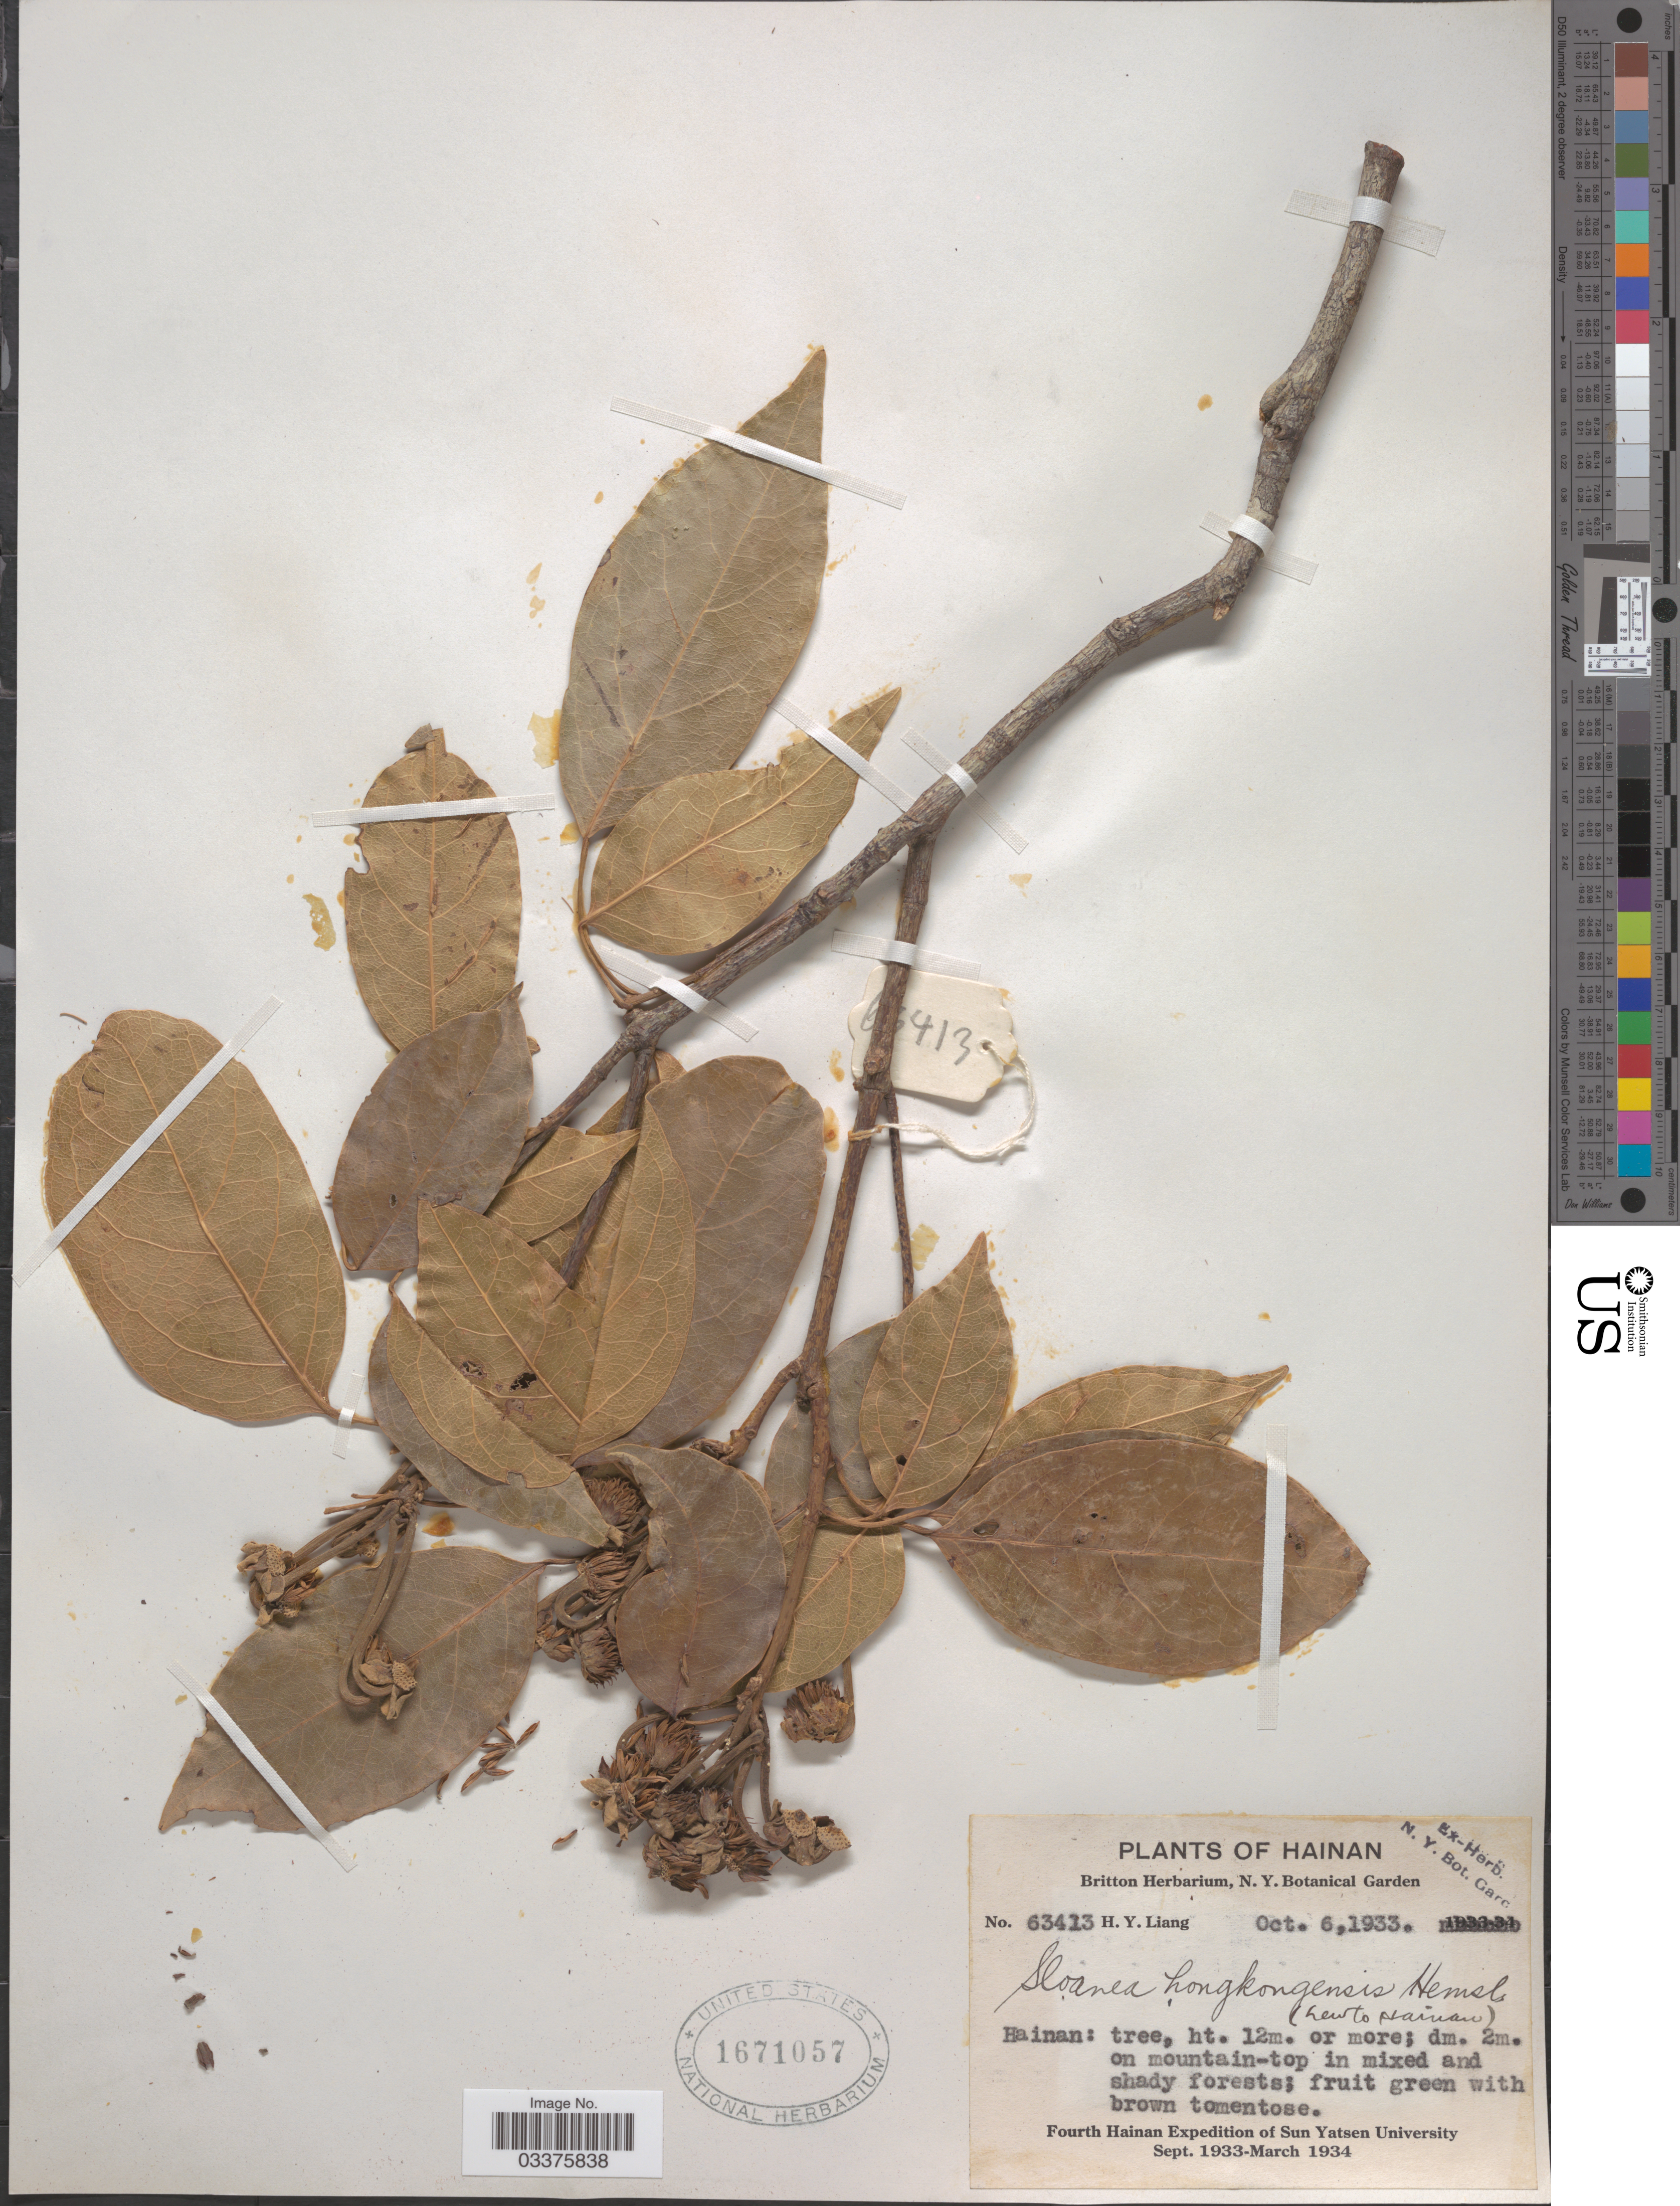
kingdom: Plantae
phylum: Tracheophyta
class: Magnoliopsida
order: Oxalidales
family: Elaeocarpaceae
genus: Sloanea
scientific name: Sloanea sinensis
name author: (Hance) Hu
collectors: H. Y. Liang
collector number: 63413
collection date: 1933-10-06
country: China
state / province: Hainan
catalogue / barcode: US 1671057